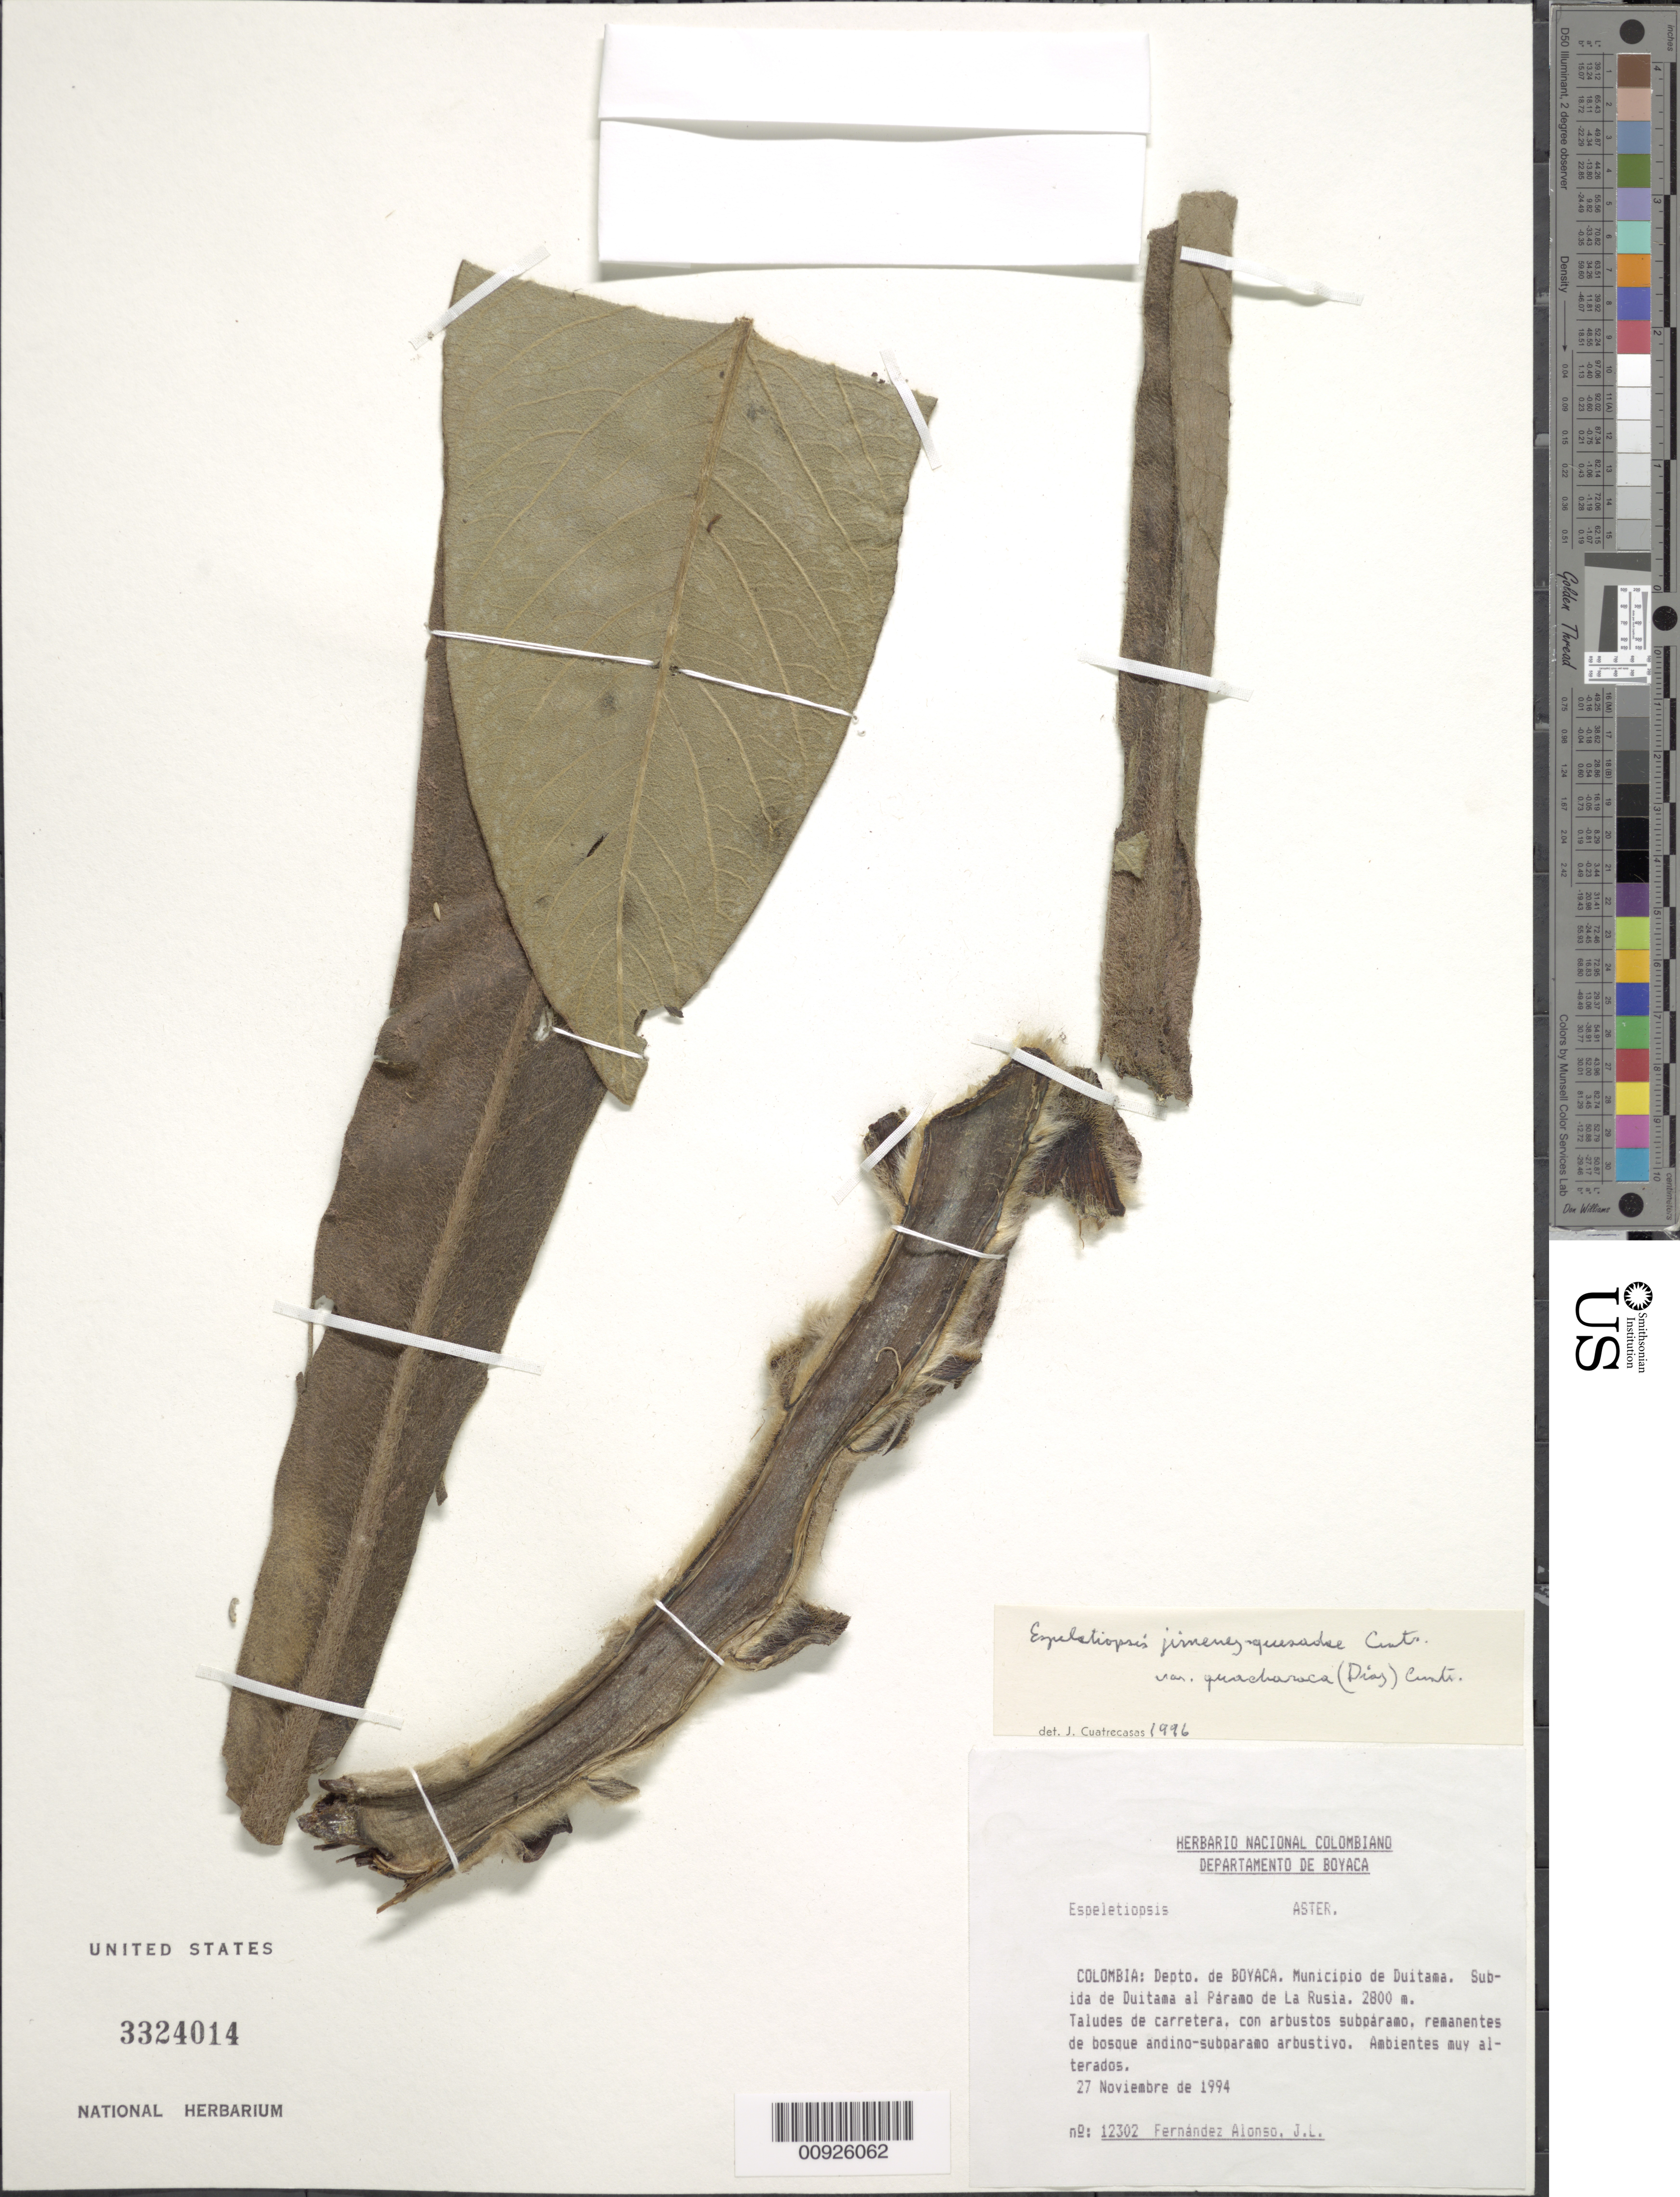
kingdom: Plantae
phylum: Tracheophyta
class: Magnoliopsida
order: Asterales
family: Asteraceae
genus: Espeletiopsis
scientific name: Espeletiopsis jimenez-quesadae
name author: (Cuatrec.) Cuatrec.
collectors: F. Alonso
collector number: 12302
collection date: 1994-11-27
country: Colombia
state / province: Boyacá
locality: Depto. de Boyacá. Munucipio de Duitama. Subida de Duitama al Paramo de La Rusia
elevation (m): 2800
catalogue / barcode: US 3324014